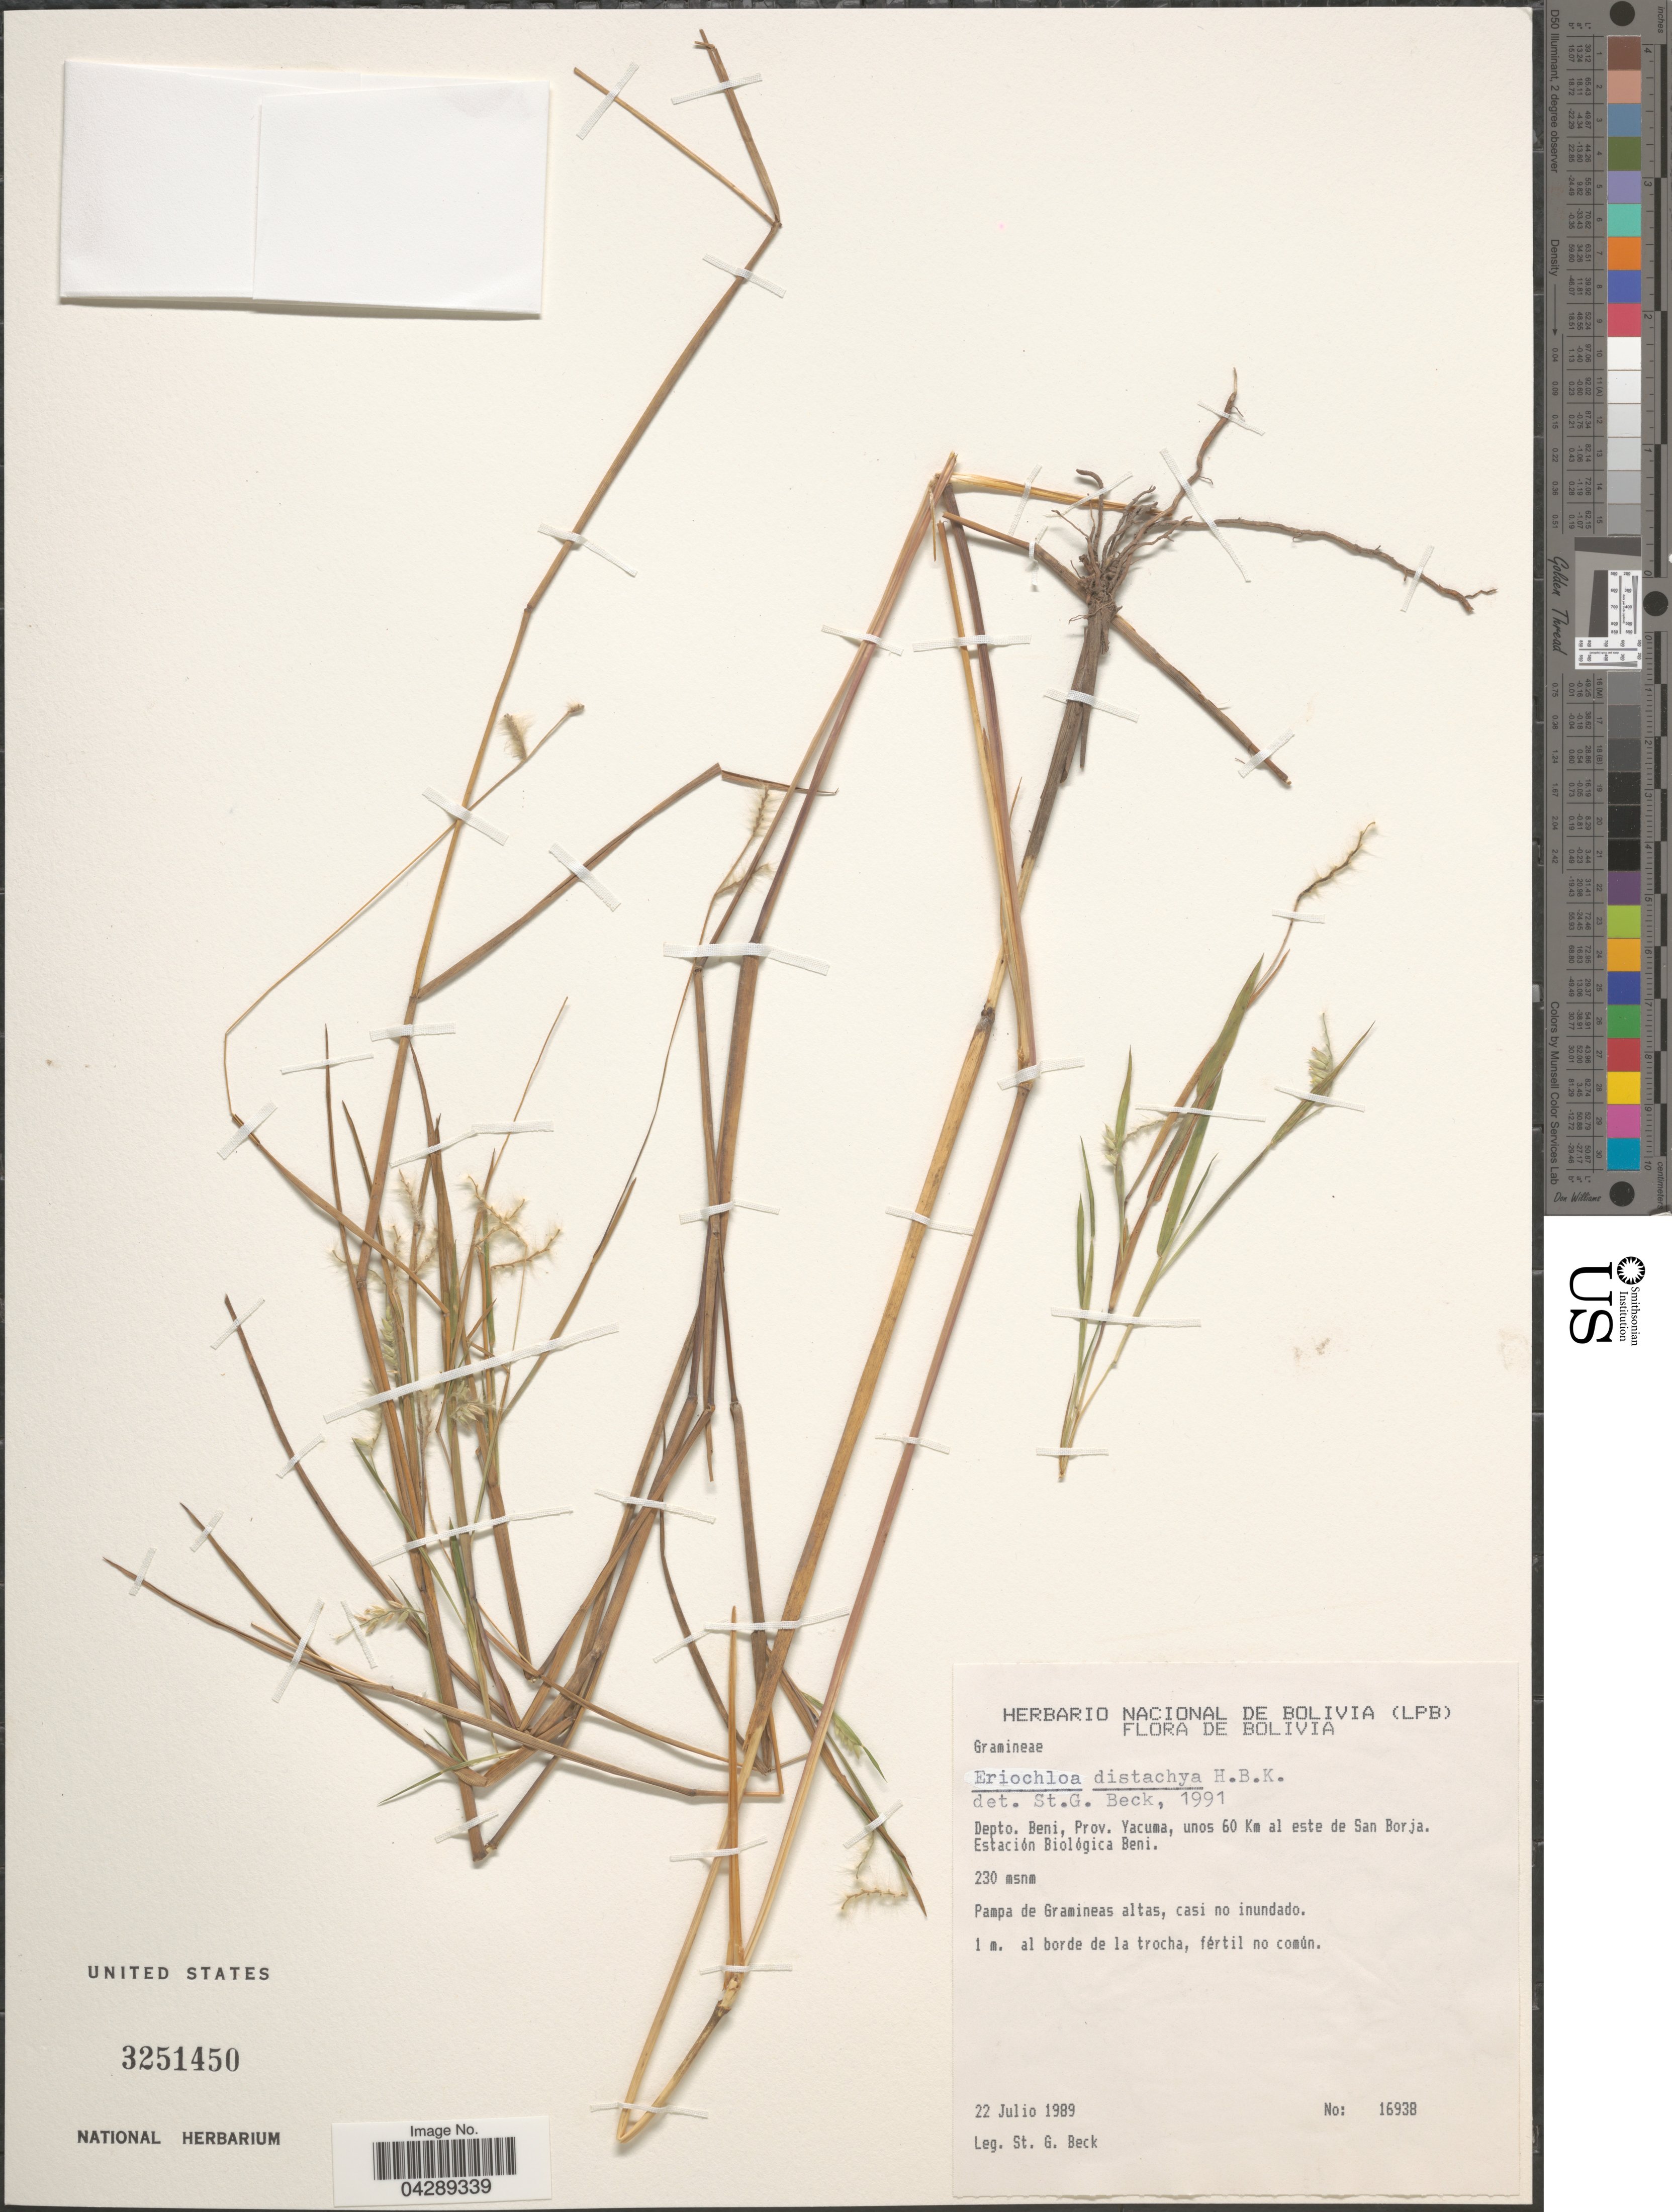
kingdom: Plantae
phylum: Tracheophyta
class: Liliopsida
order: Poales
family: Poaceae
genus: Eriochloa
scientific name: Eriochloa distachya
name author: Kunth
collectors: S. G. Beck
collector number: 16938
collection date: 1989-07-22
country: Bolivia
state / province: Beni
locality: Depto. Beni, Prov. Yatima, unos 60 Km al este de San Borja. Estación Biológica Beni.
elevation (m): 230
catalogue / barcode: US 3251450